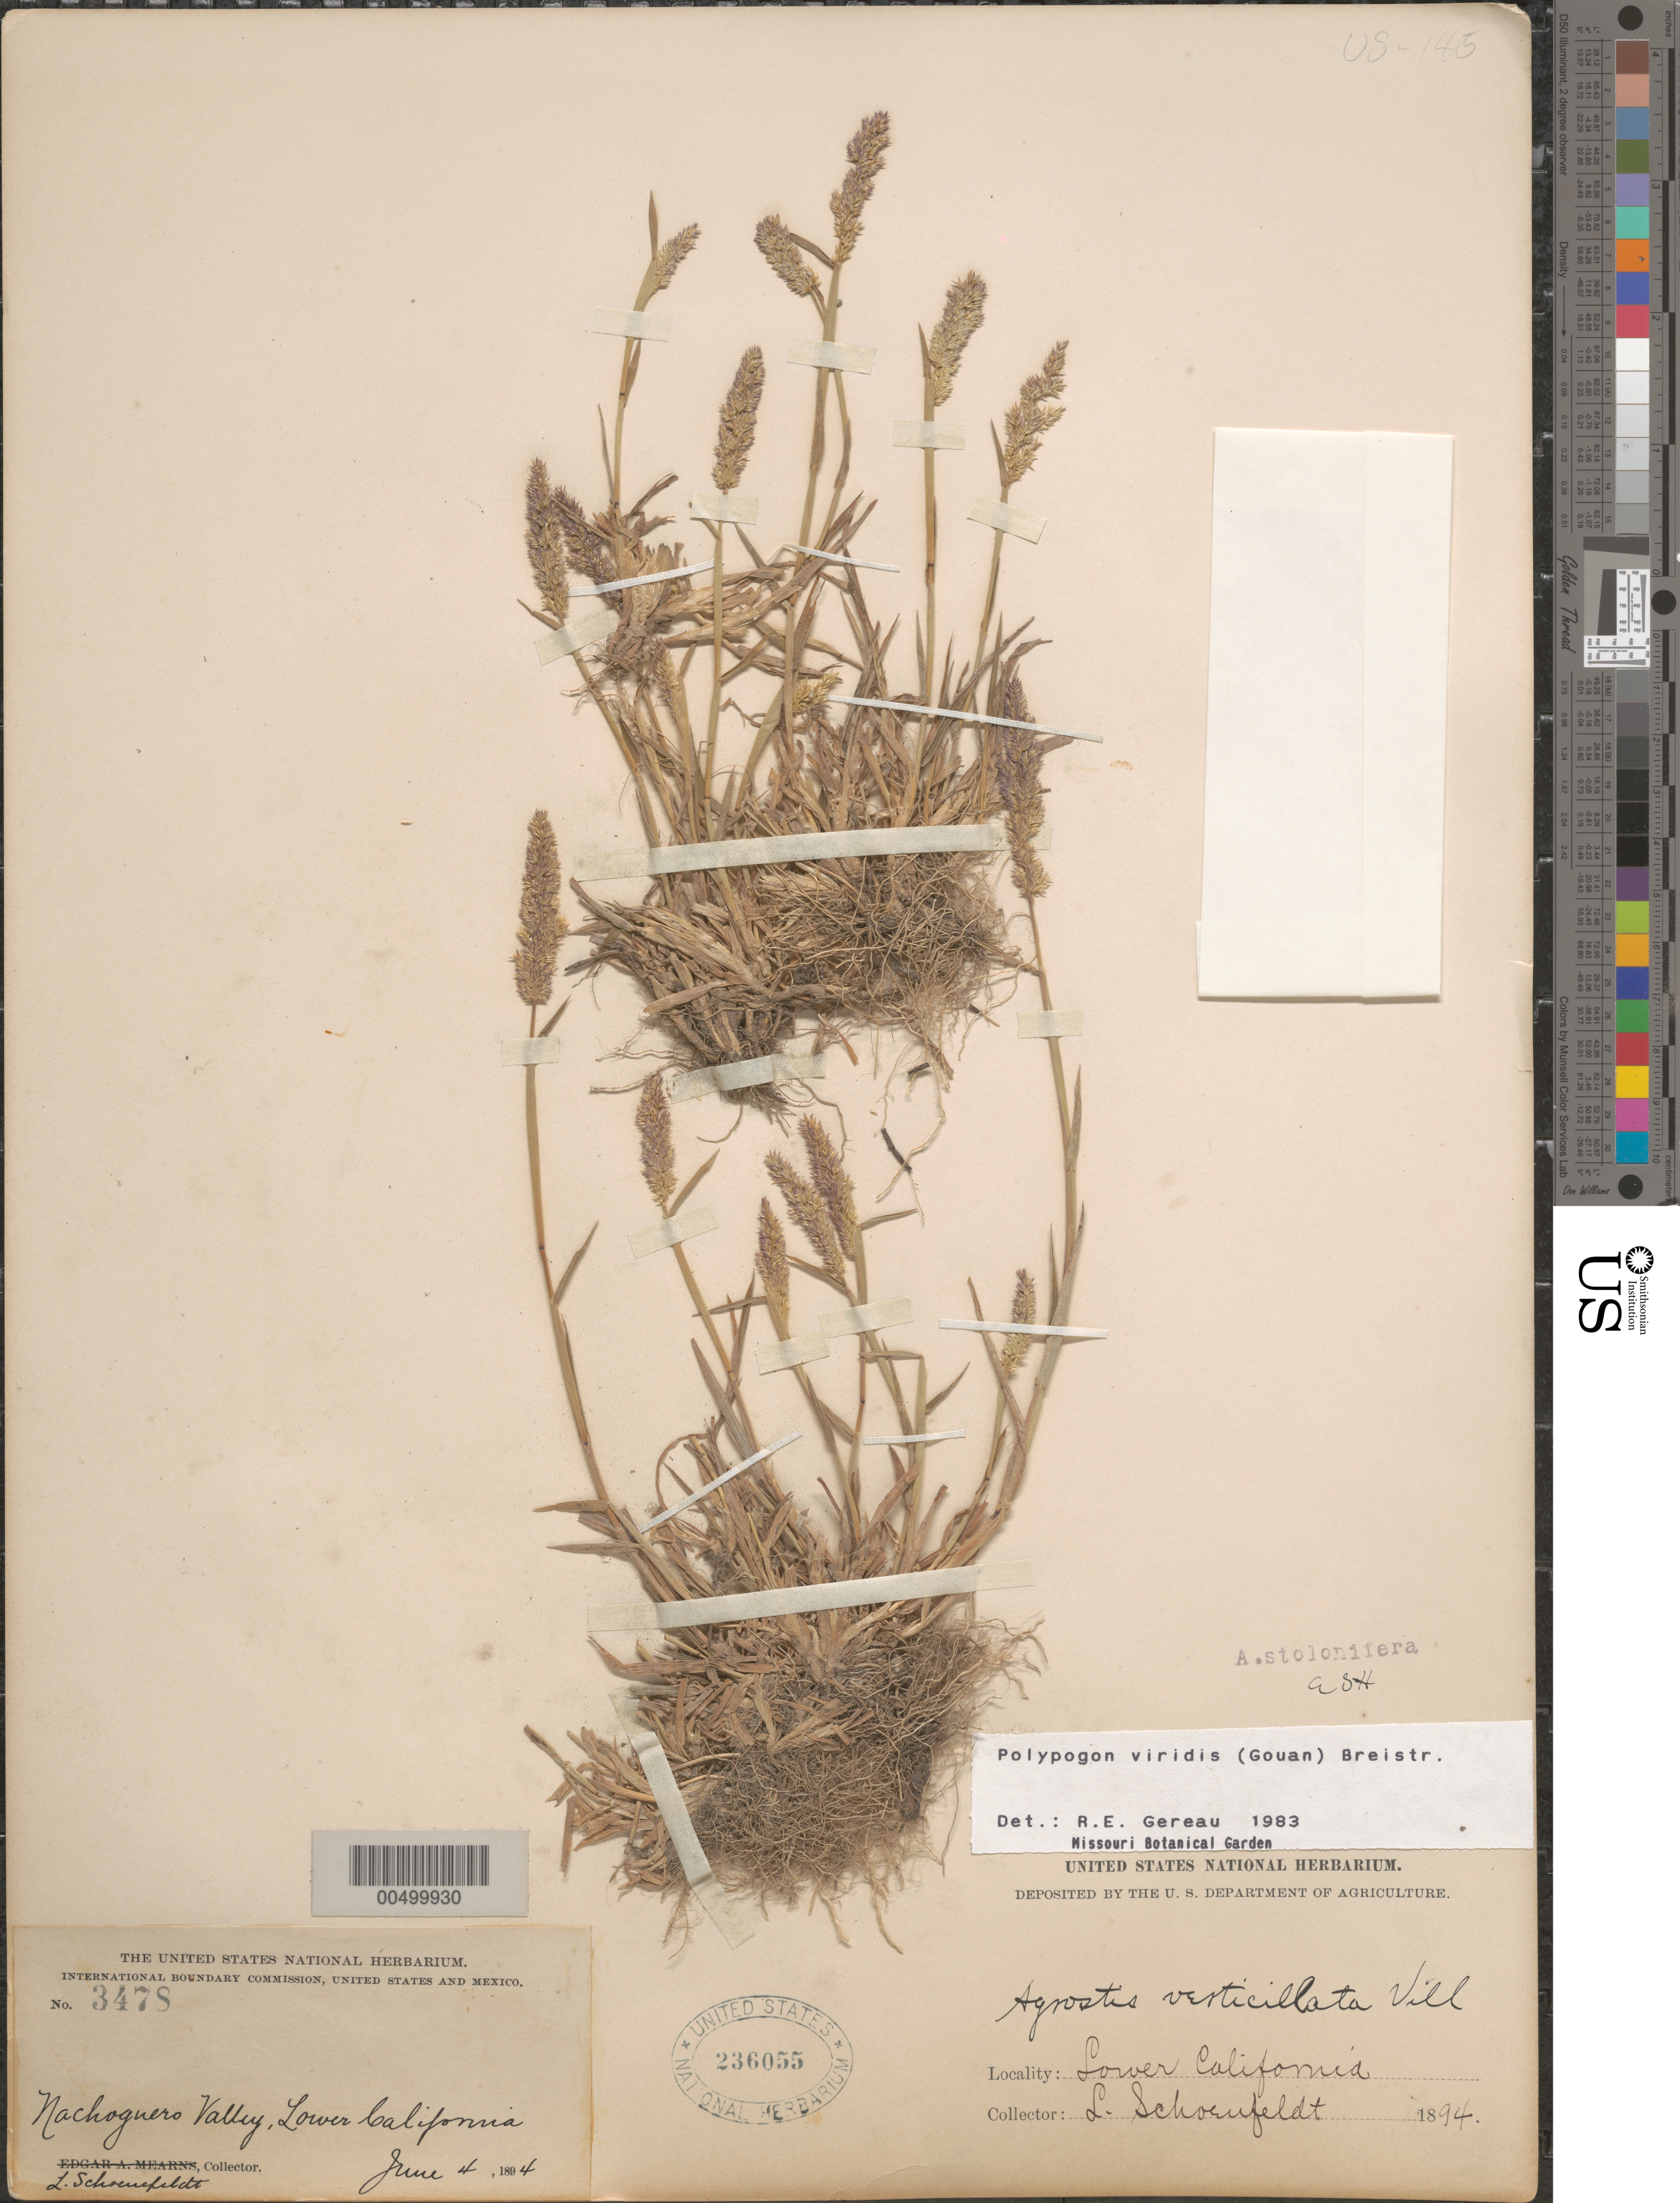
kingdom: Plantae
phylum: Tracheophyta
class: Liliopsida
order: Poales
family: Poaceae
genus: Polypogon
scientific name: Polypogon viridis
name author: (Gouan) Breistroffer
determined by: Gereau, R. E.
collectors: L. Schoenfeldt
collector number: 3478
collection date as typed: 4 Jun 1894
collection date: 1894-06-04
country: Mexico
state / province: Baja California Norte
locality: Nachoquero Valley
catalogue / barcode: US 236055